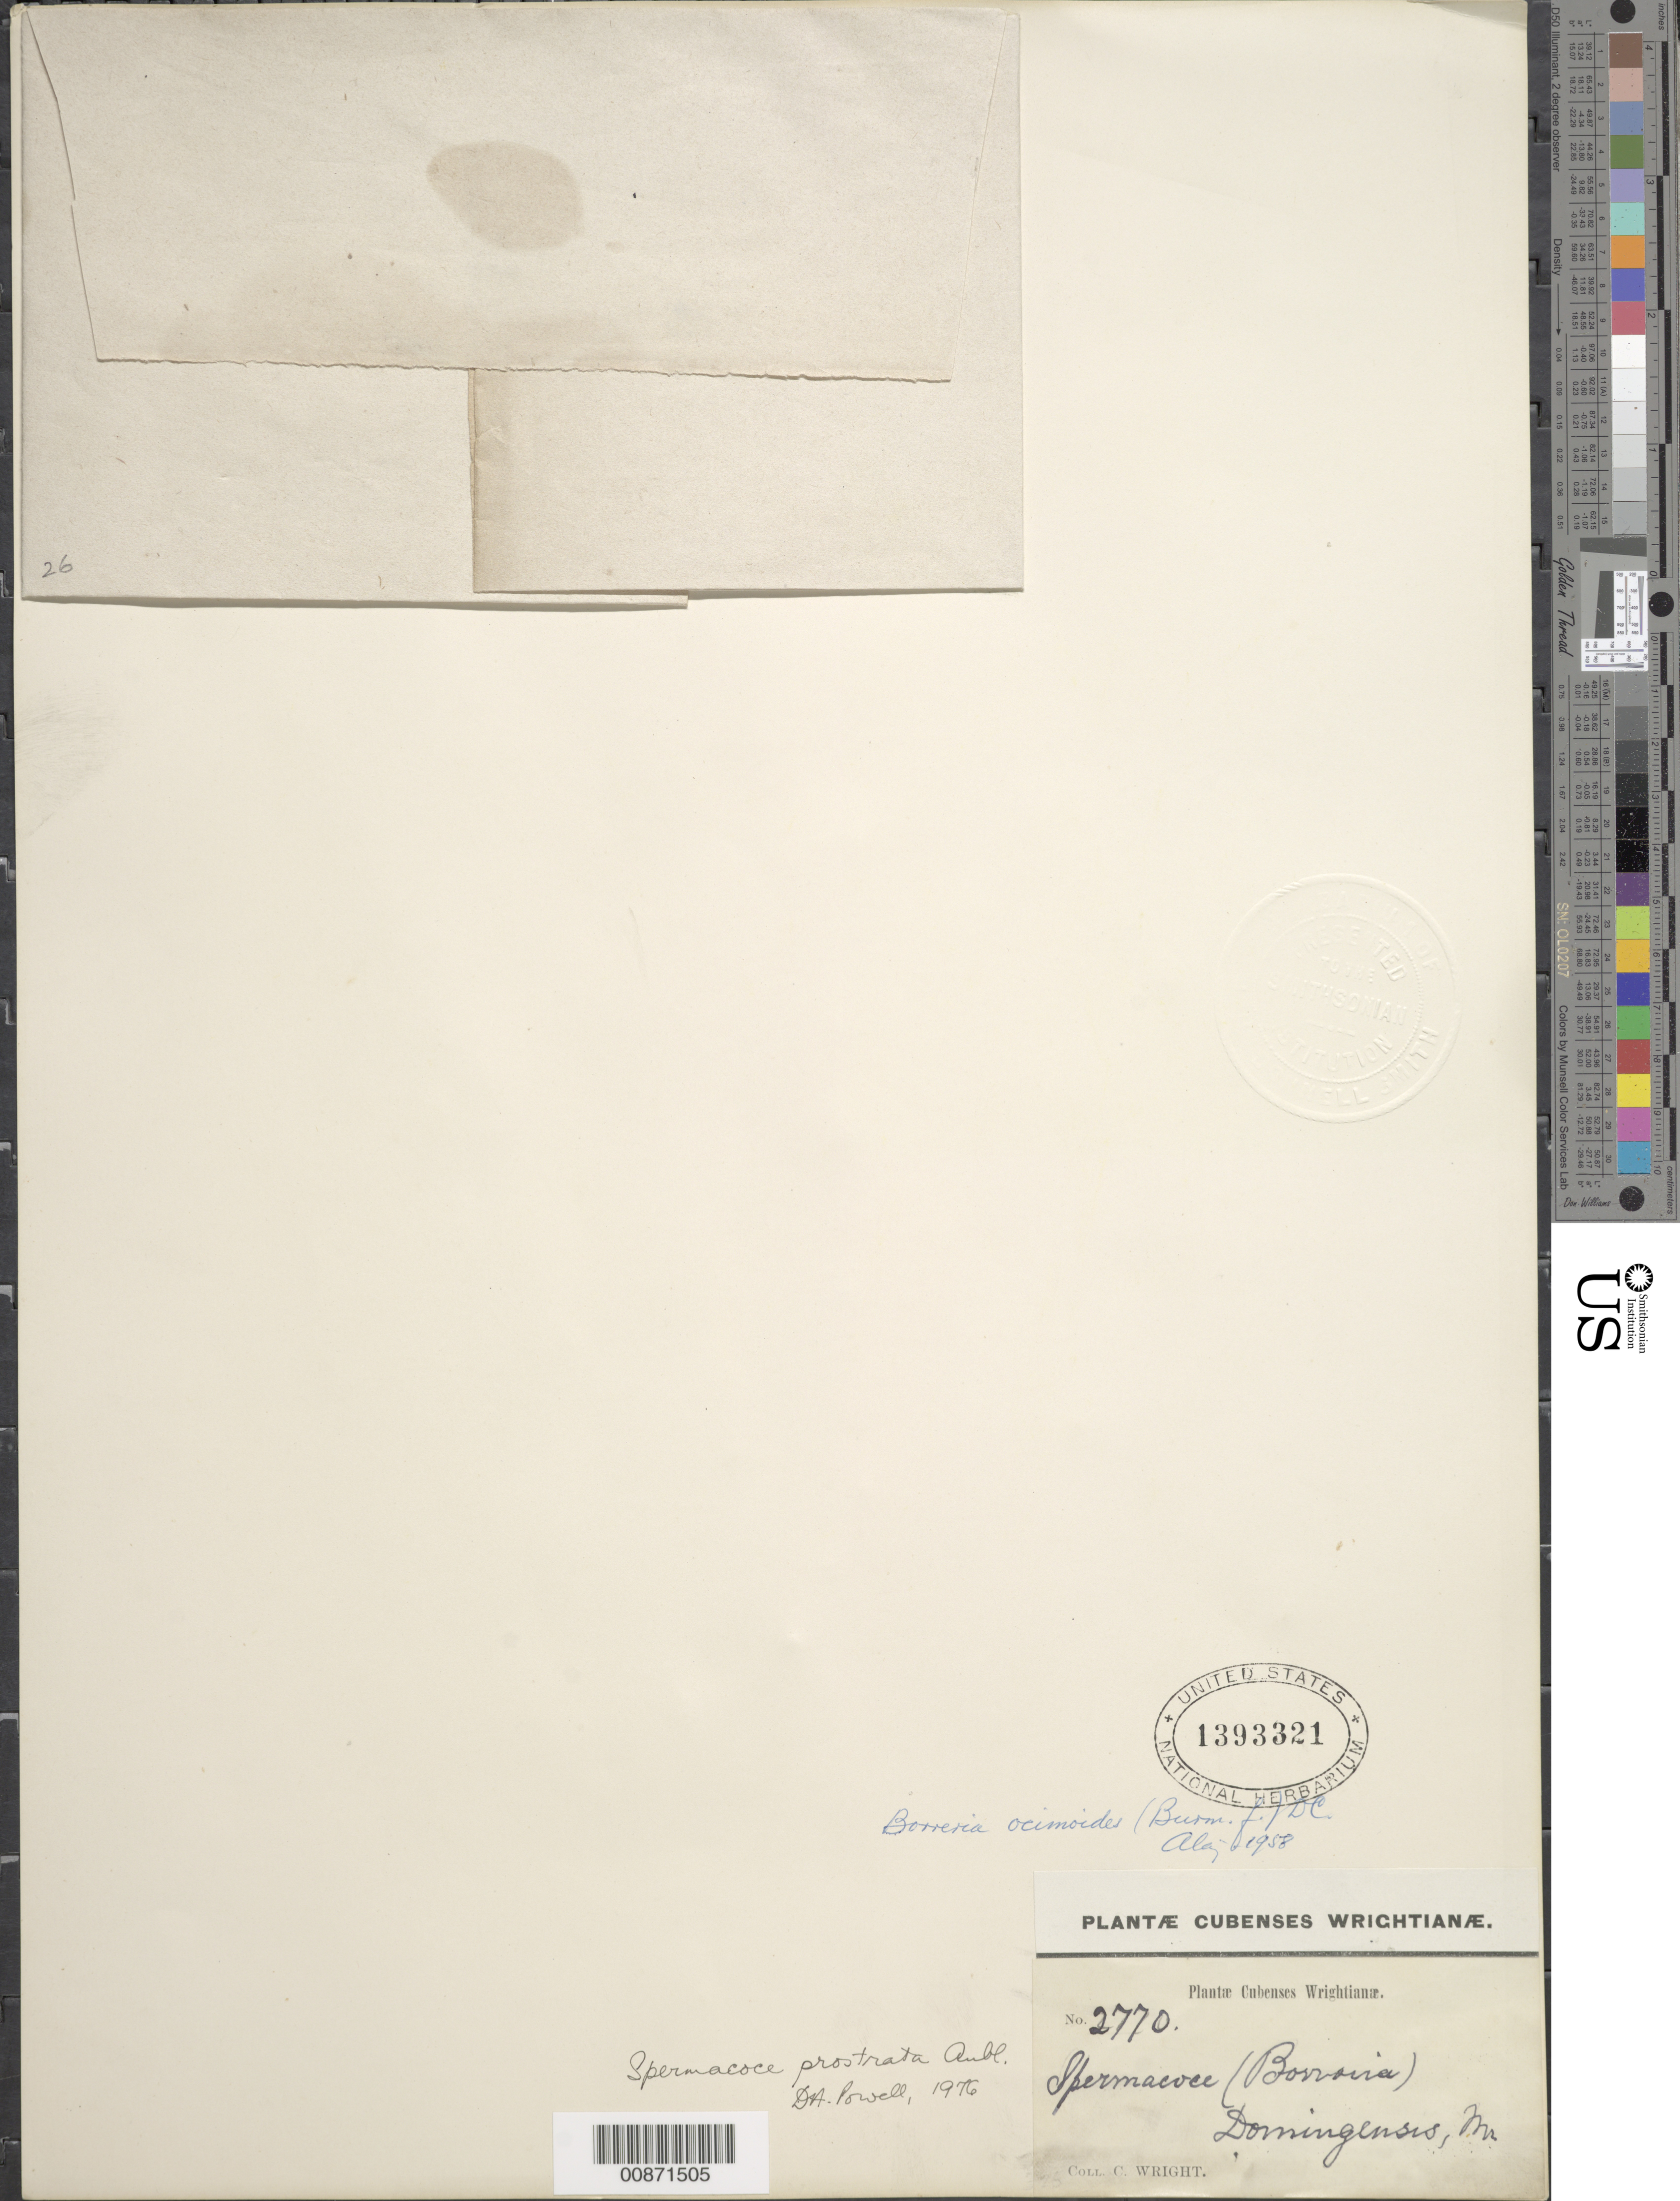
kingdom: Plantae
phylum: Tracheophyta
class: Magnoliopsida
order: Gentianales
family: Rubiaceae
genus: Spermacoce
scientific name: Spermacoce prostrata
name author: Aubl.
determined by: Powell, D. A.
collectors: C. Wright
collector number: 2770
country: Cuba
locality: Domingensis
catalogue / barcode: US 1393321